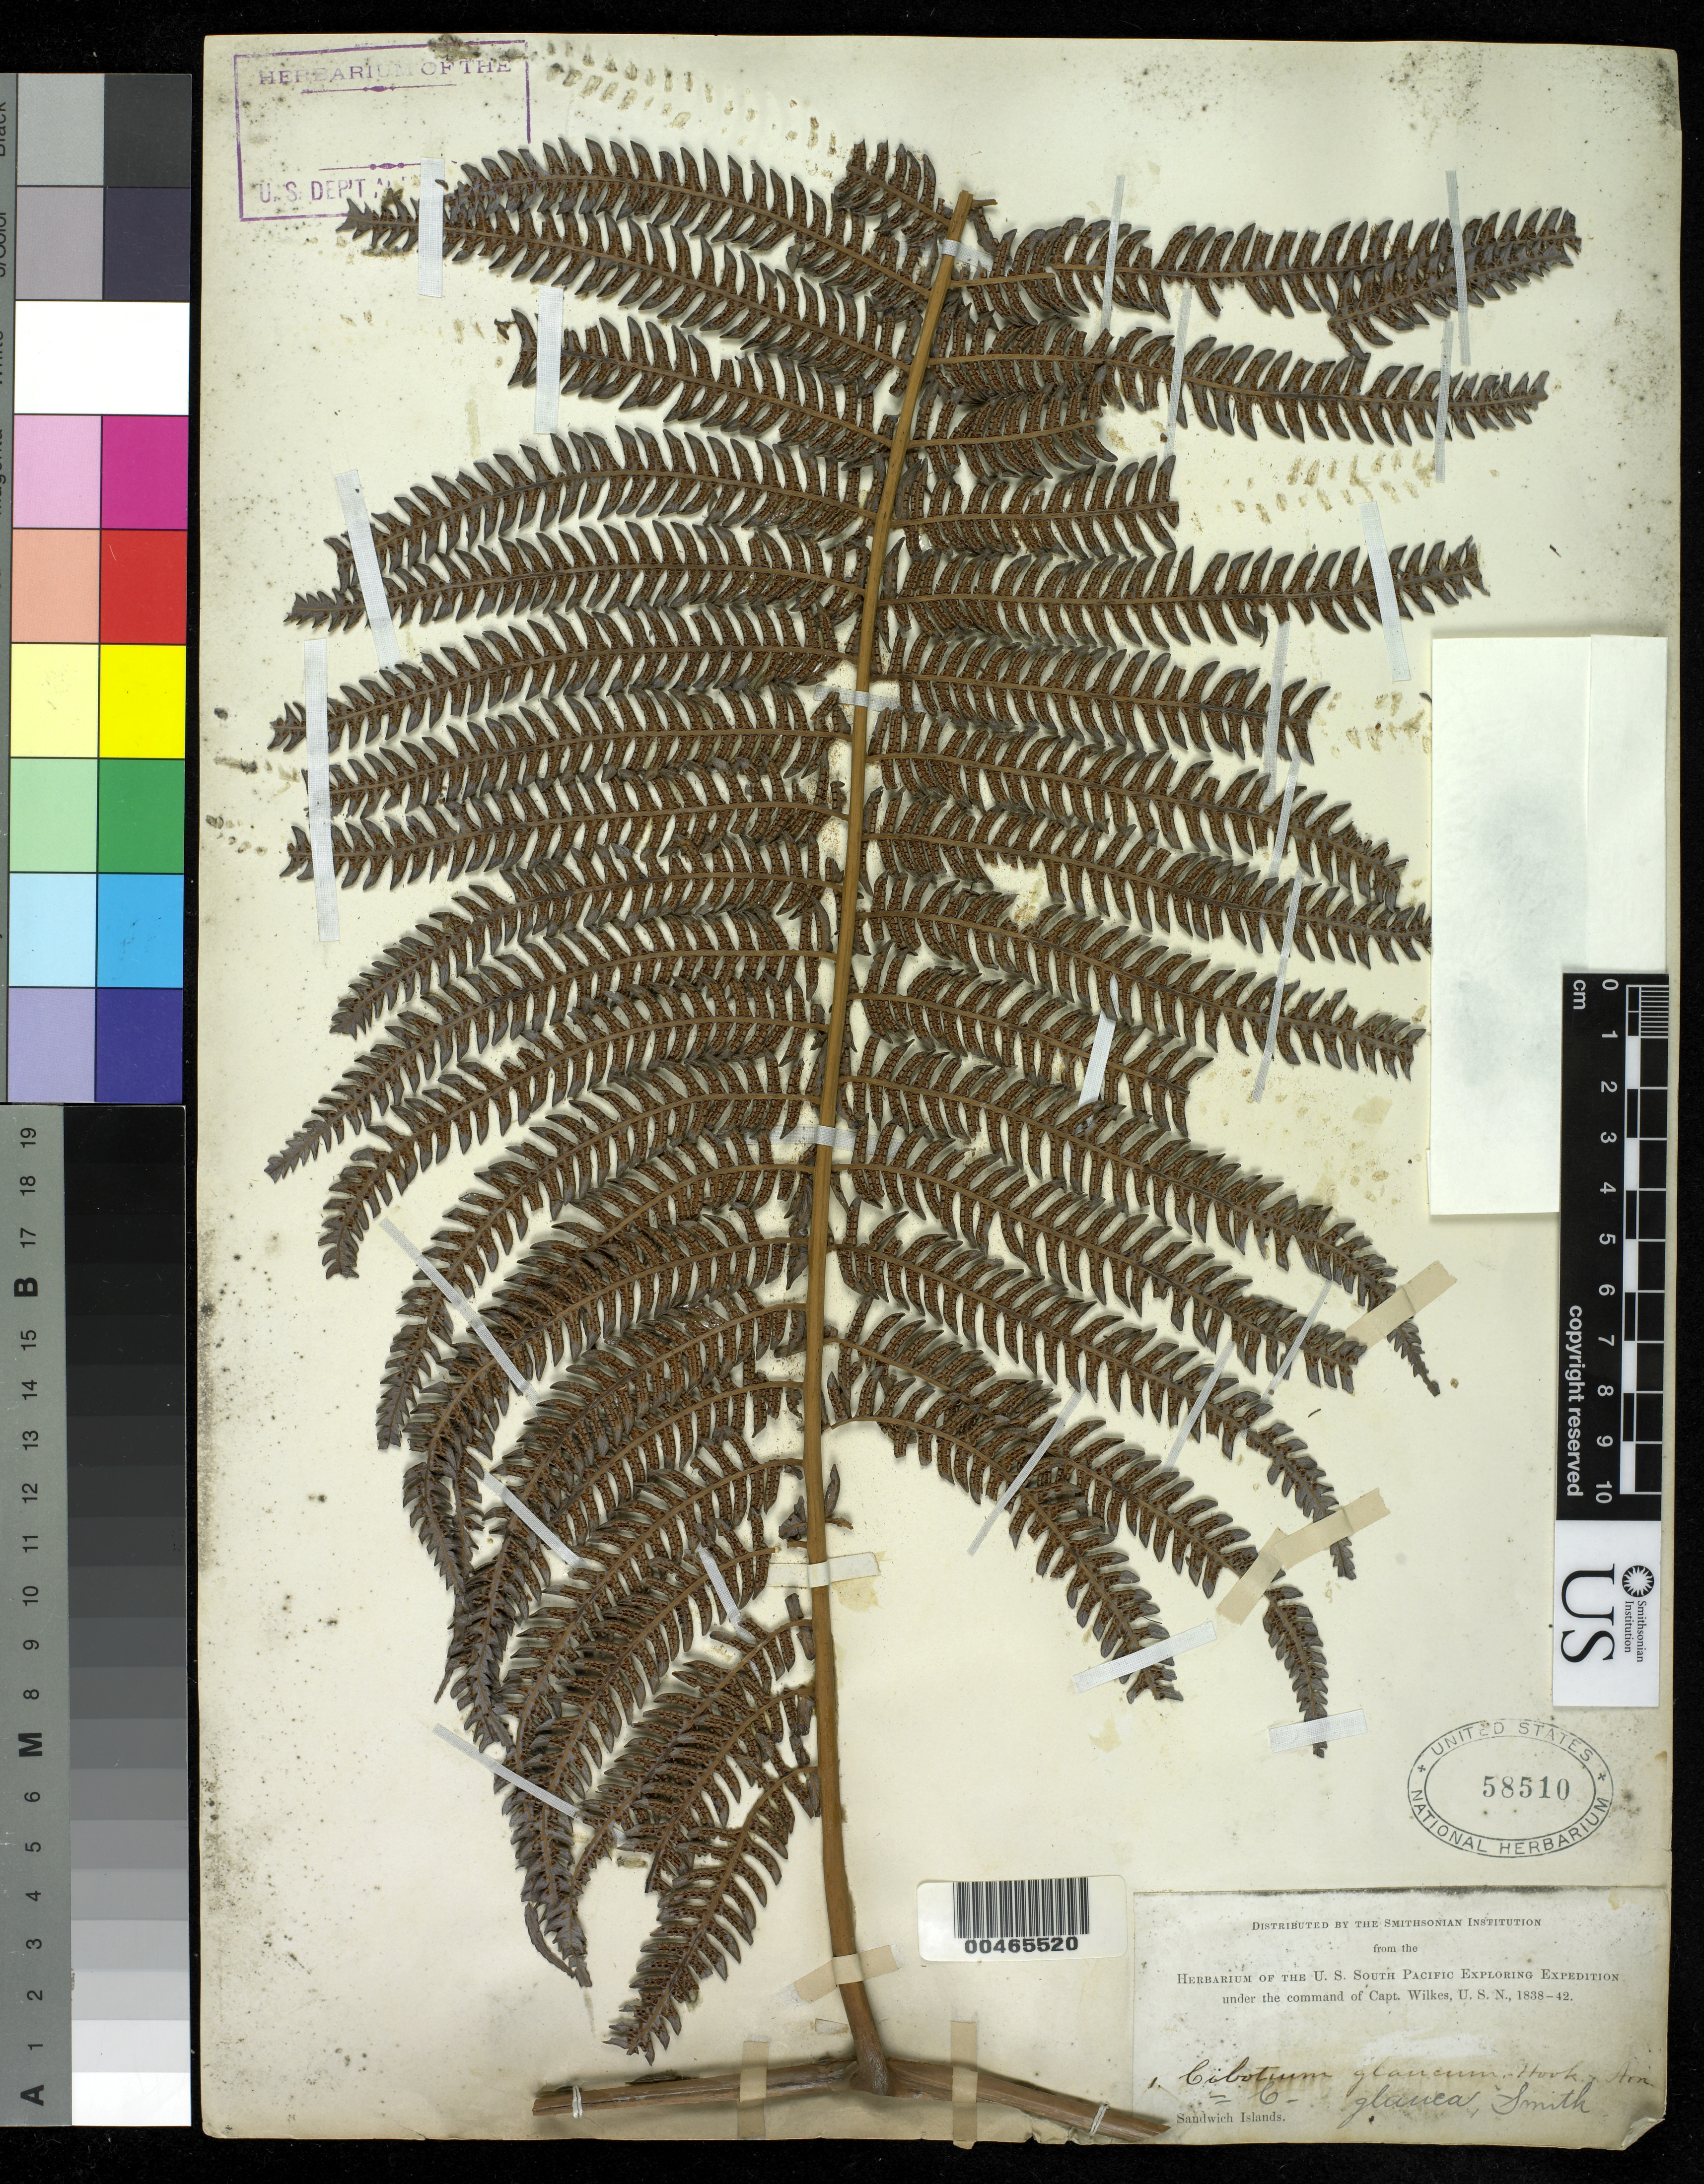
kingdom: Plantae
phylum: Tracheophyta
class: Polypodiopsida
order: Cyatheales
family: Cibotiaceae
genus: Cibotium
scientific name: Cibotium glaucum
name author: (Sm.) Hook. & Arn.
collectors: Wilkes Explor. Exped.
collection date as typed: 1838 to -- --- 1842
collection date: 1838/1842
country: United States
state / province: Hawaii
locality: Sandwich Islands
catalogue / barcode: US 58510